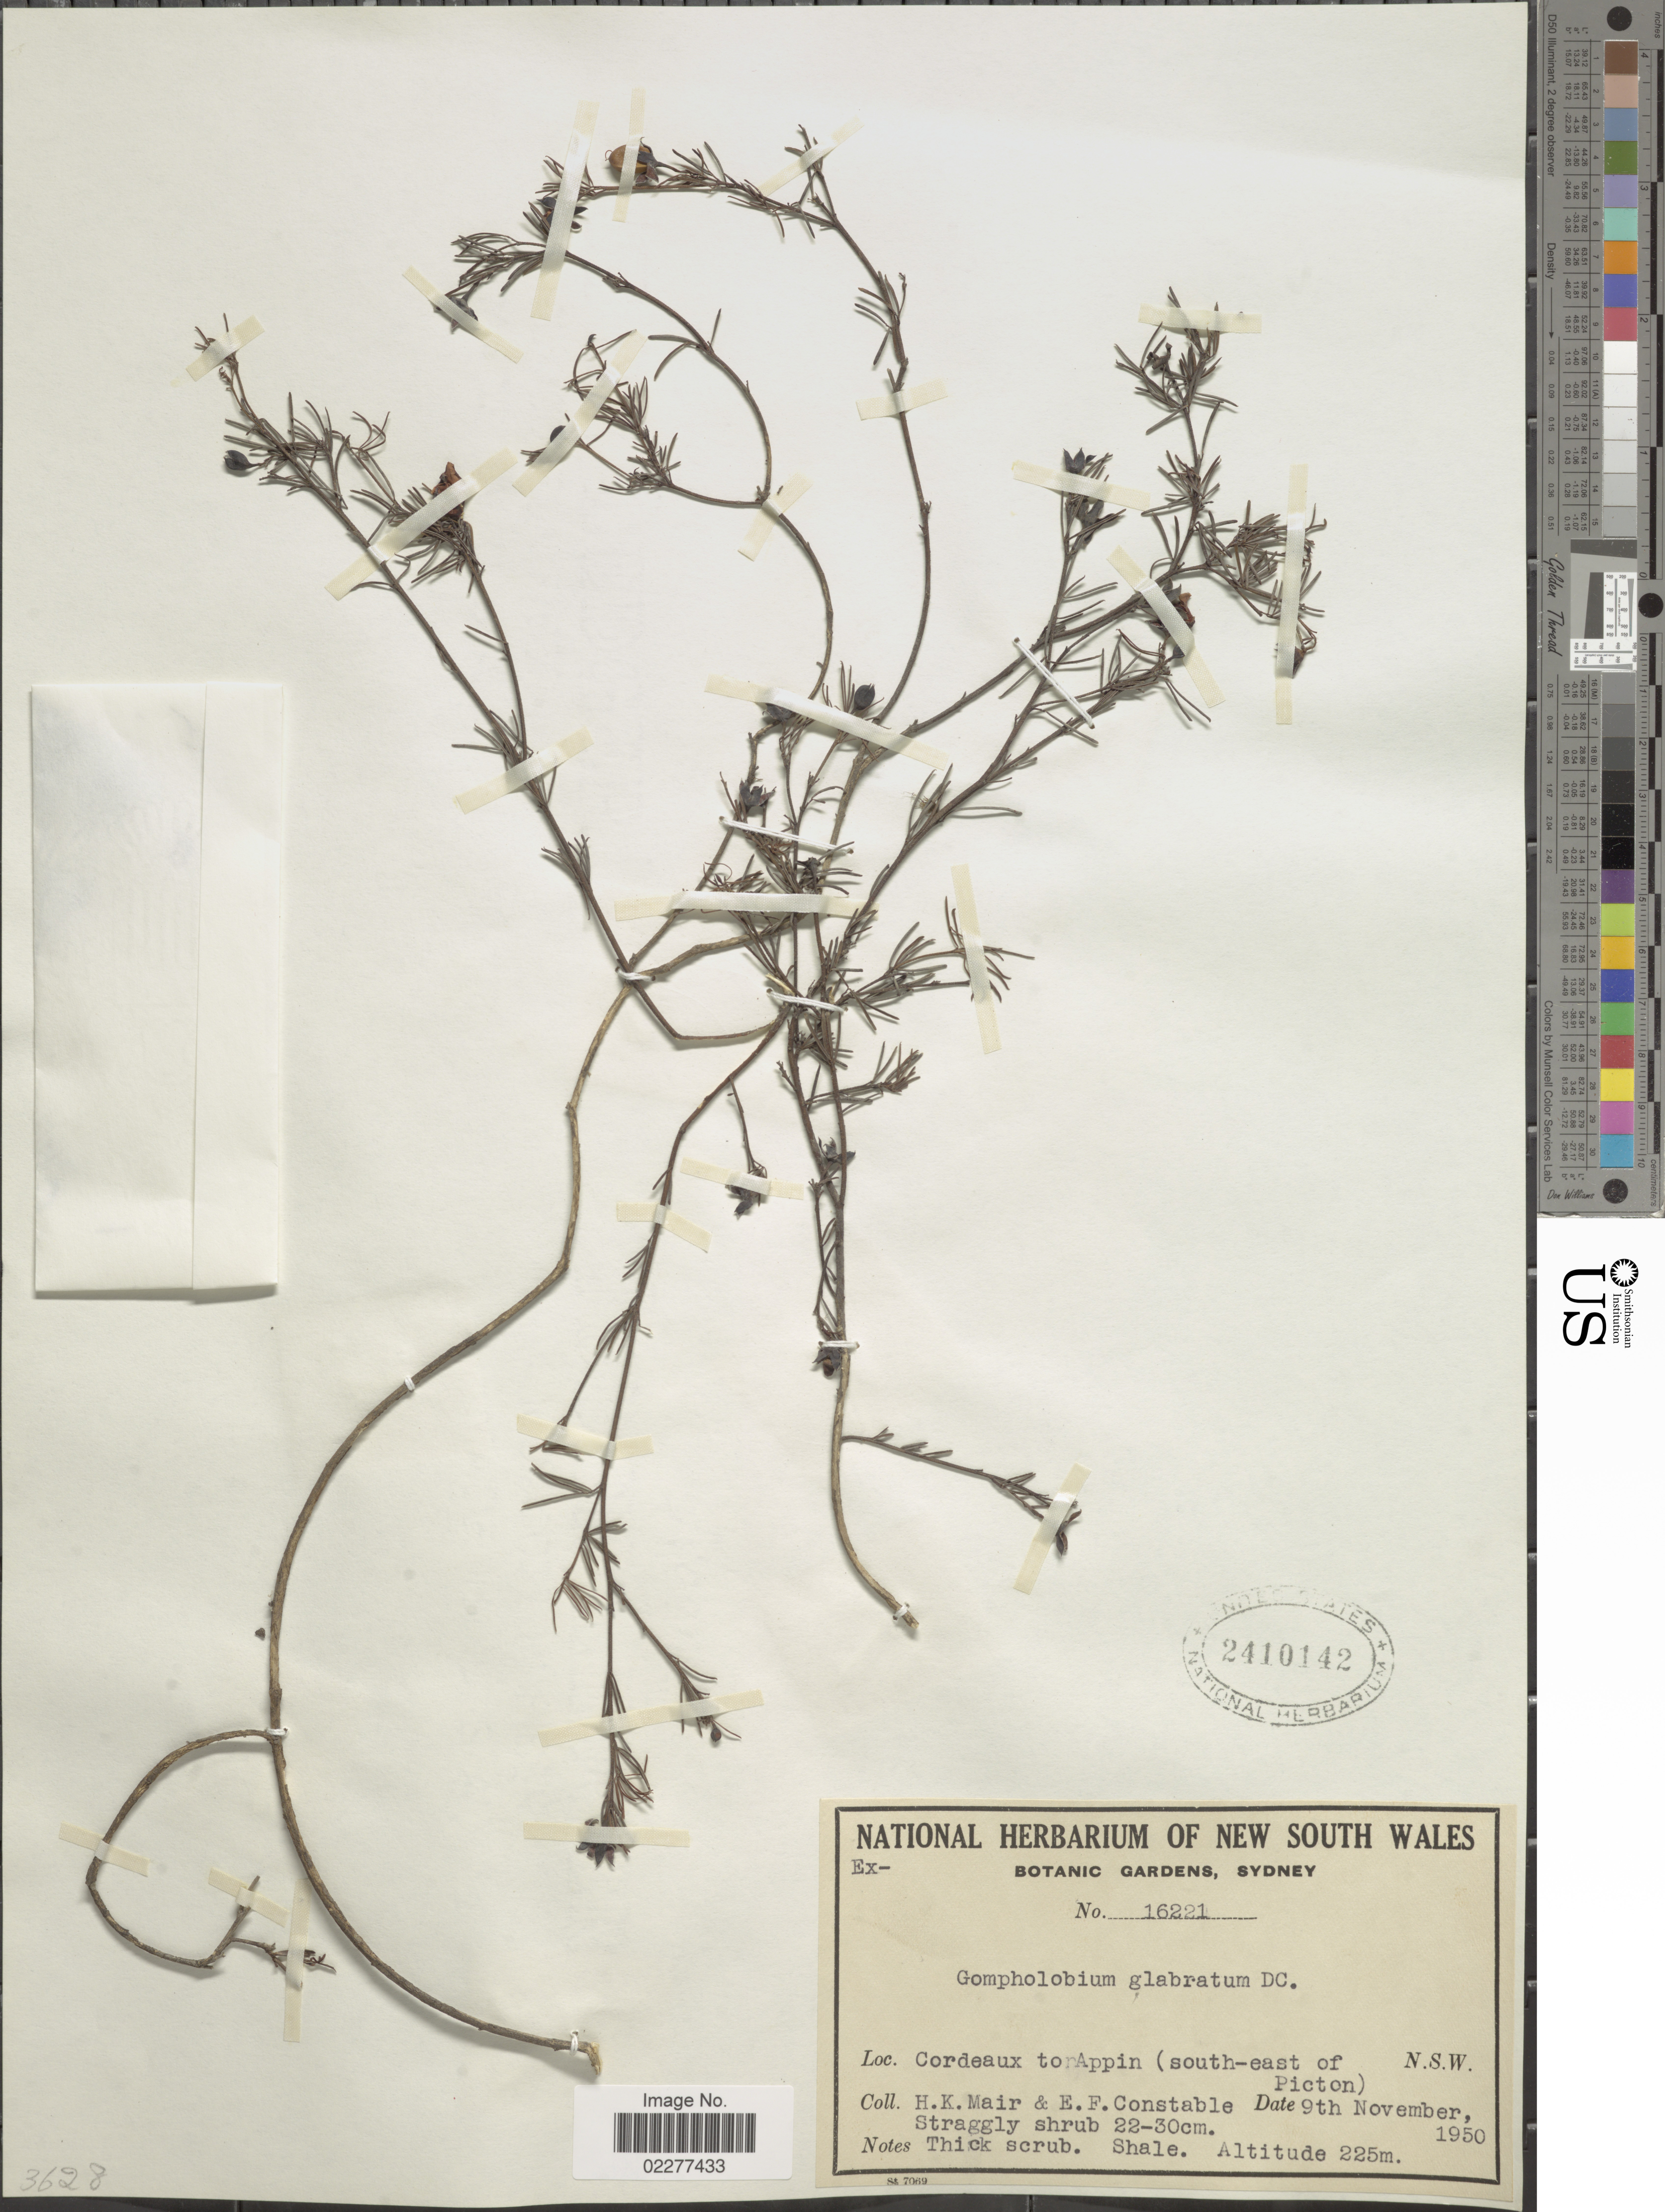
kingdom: Plantae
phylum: Tracheophyta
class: Magnoliopsida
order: Fabales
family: Fabaceae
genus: Gompholobium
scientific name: Gompholobium glabratum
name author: DC.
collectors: H. Mair & E. F. Constable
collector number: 16221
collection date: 1950-11-09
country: Australia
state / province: New South Wales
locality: Cordeau to Appin (south-east of Picton)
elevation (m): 225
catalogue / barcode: US 2410142